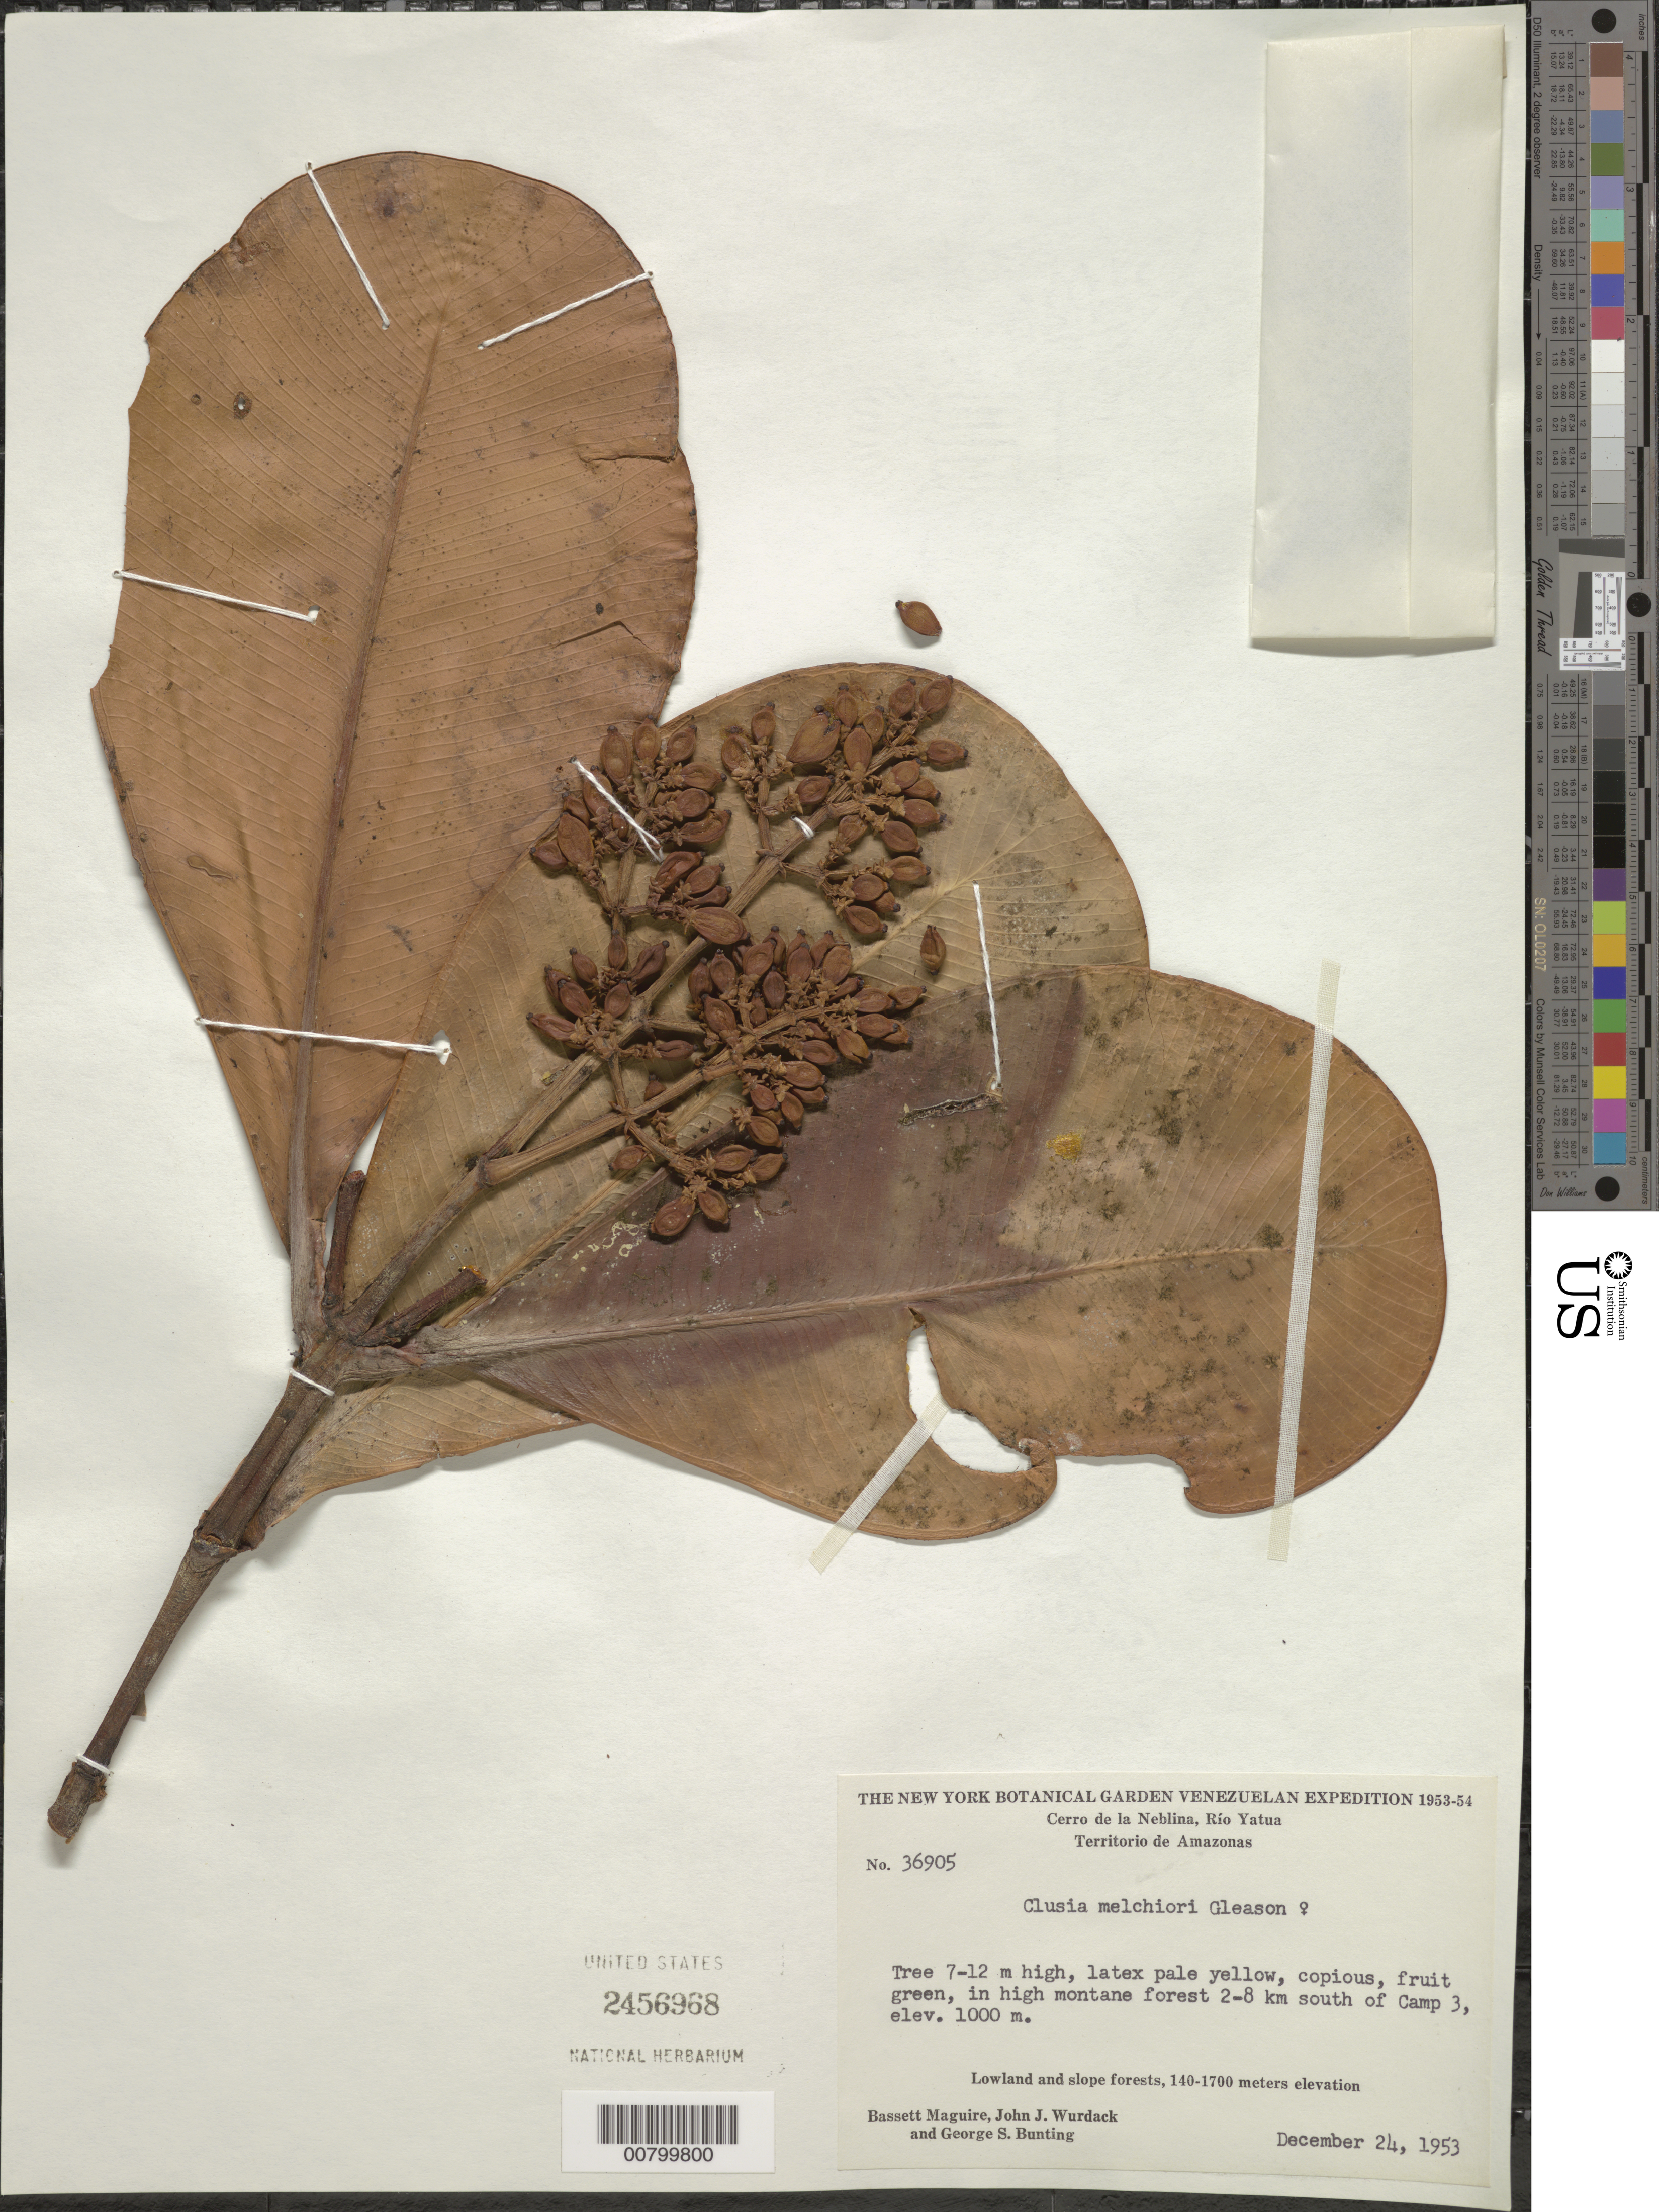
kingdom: Plantae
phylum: Tracheophyta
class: Magnoliopsida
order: Malpighiales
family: Clusiaceae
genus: Clusia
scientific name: Clusia melchiori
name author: Gleason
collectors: B. Maguire, J. J. Wurdack & G. S. Bunting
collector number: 36905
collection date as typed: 24-Dec-53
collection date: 1953-12-24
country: Venezuela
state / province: Amazonas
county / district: Río Negro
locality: Cerro de la Neblina, Río Yatua, 2-8 km S of Camp 3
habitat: High montane forest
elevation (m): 1000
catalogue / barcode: US 2456968